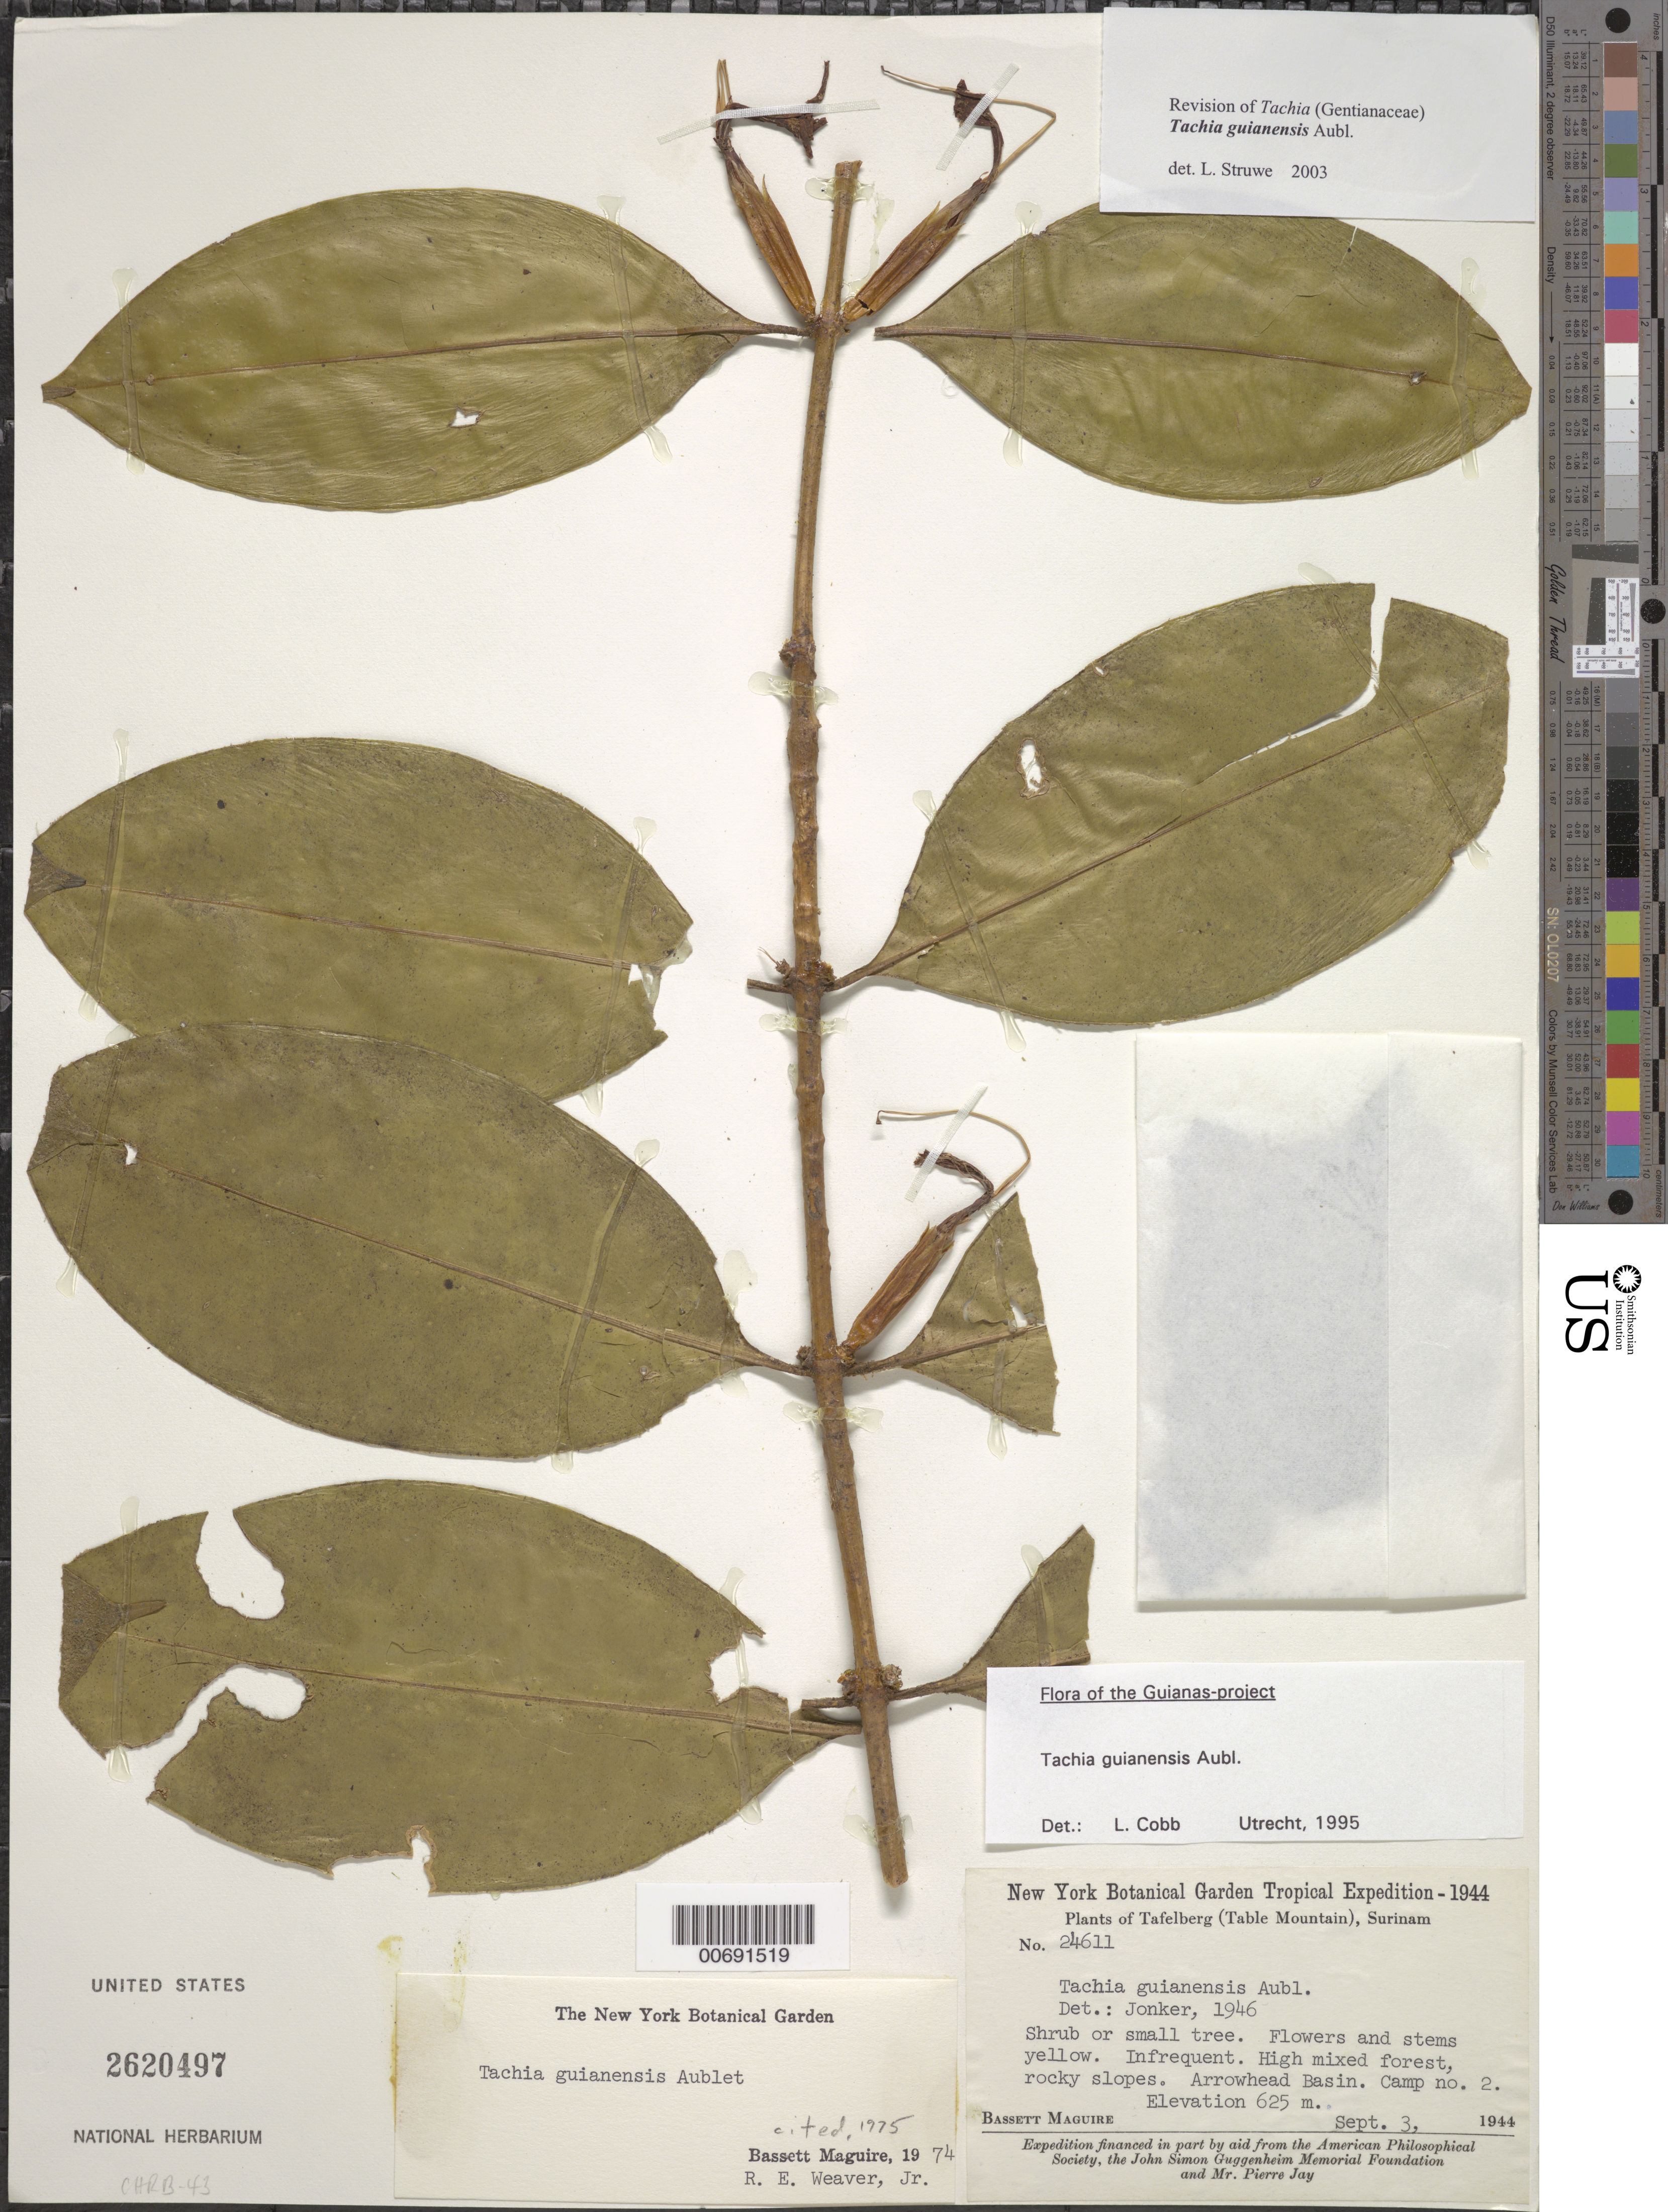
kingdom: Plantae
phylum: Tracheophyta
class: Magnoliopsida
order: Gentianales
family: Gentianaceae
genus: Tachia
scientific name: Tachia guianensis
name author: Aubl.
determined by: Cobb, L.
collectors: B. Maguire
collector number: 24611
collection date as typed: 3-Sep-44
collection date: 1944-09-03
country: Suriname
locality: Tafelberg (Table Mountain), Arrowhead Basin; camp II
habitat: High mixed forest, rocky slopes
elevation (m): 625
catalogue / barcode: US 2620497